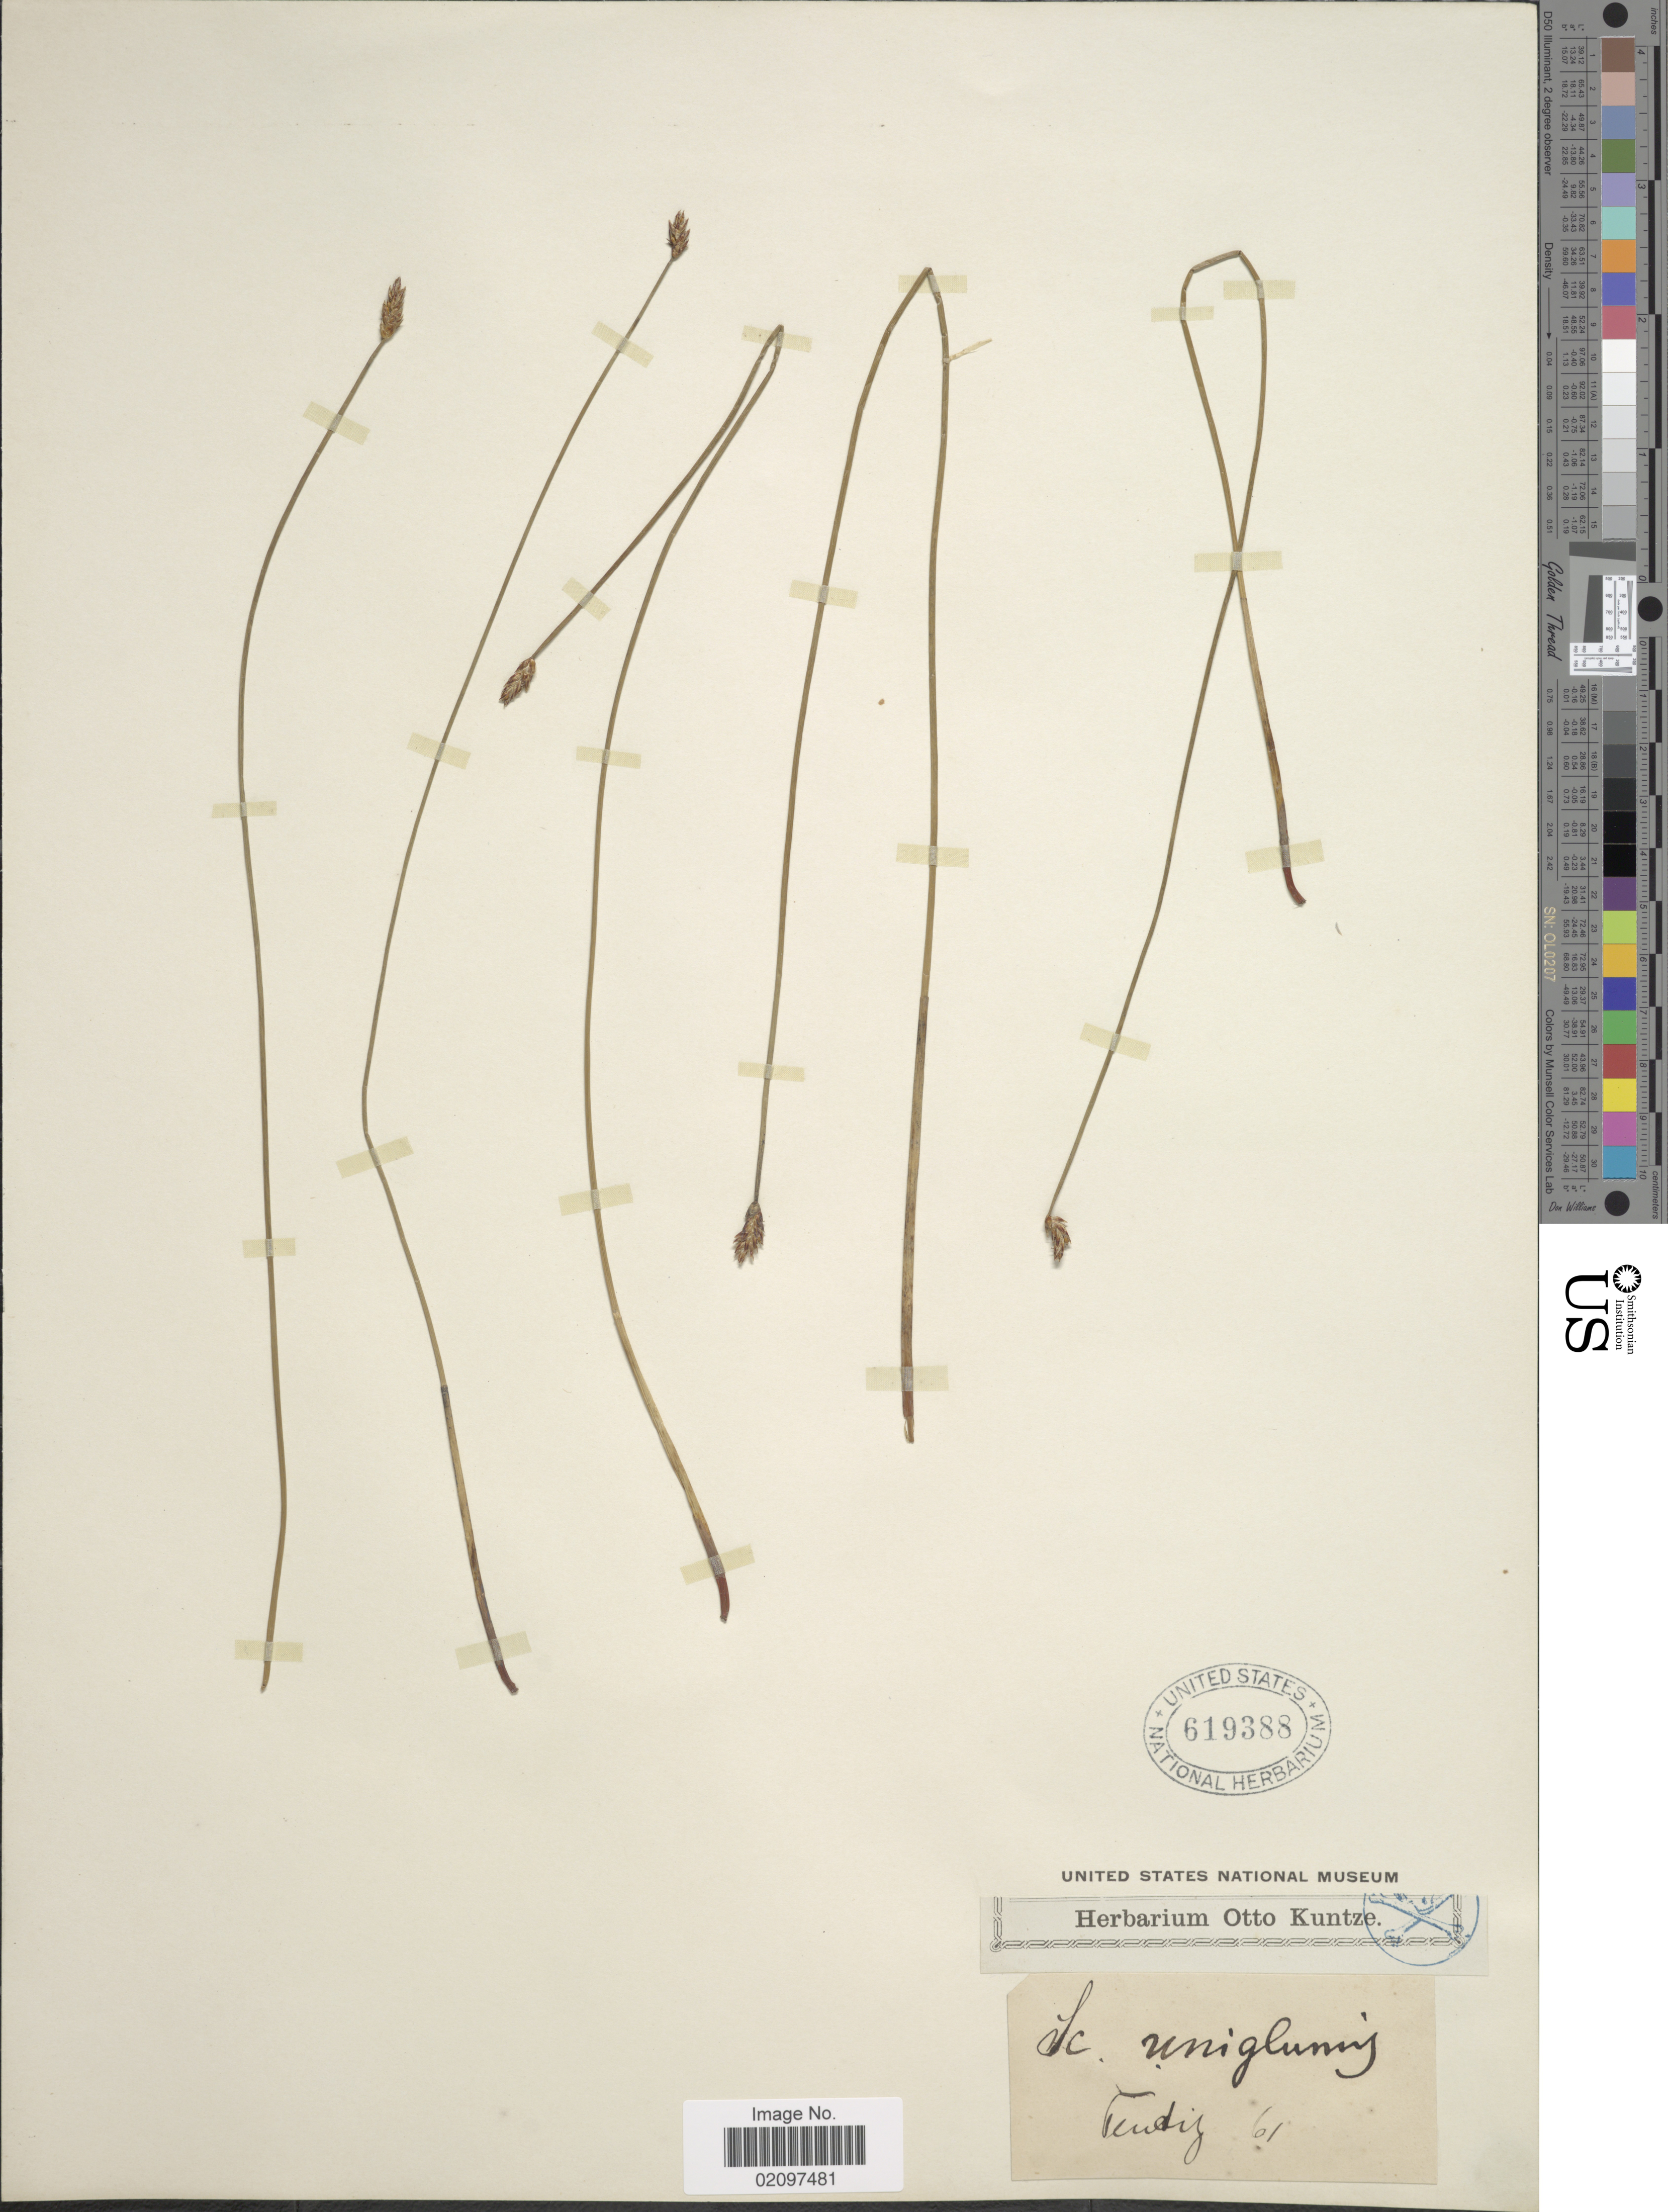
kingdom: Plantae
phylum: Tracheophyta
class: Liliopsida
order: Poales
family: Cyperaceae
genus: Eleocharis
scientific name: Eleocharis uniglumis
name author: (Link) Schult.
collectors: ex herb. Otto Kuntze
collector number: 61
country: Germany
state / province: Sachsen-Anhalt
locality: Fendig [interpreted]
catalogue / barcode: US 619388